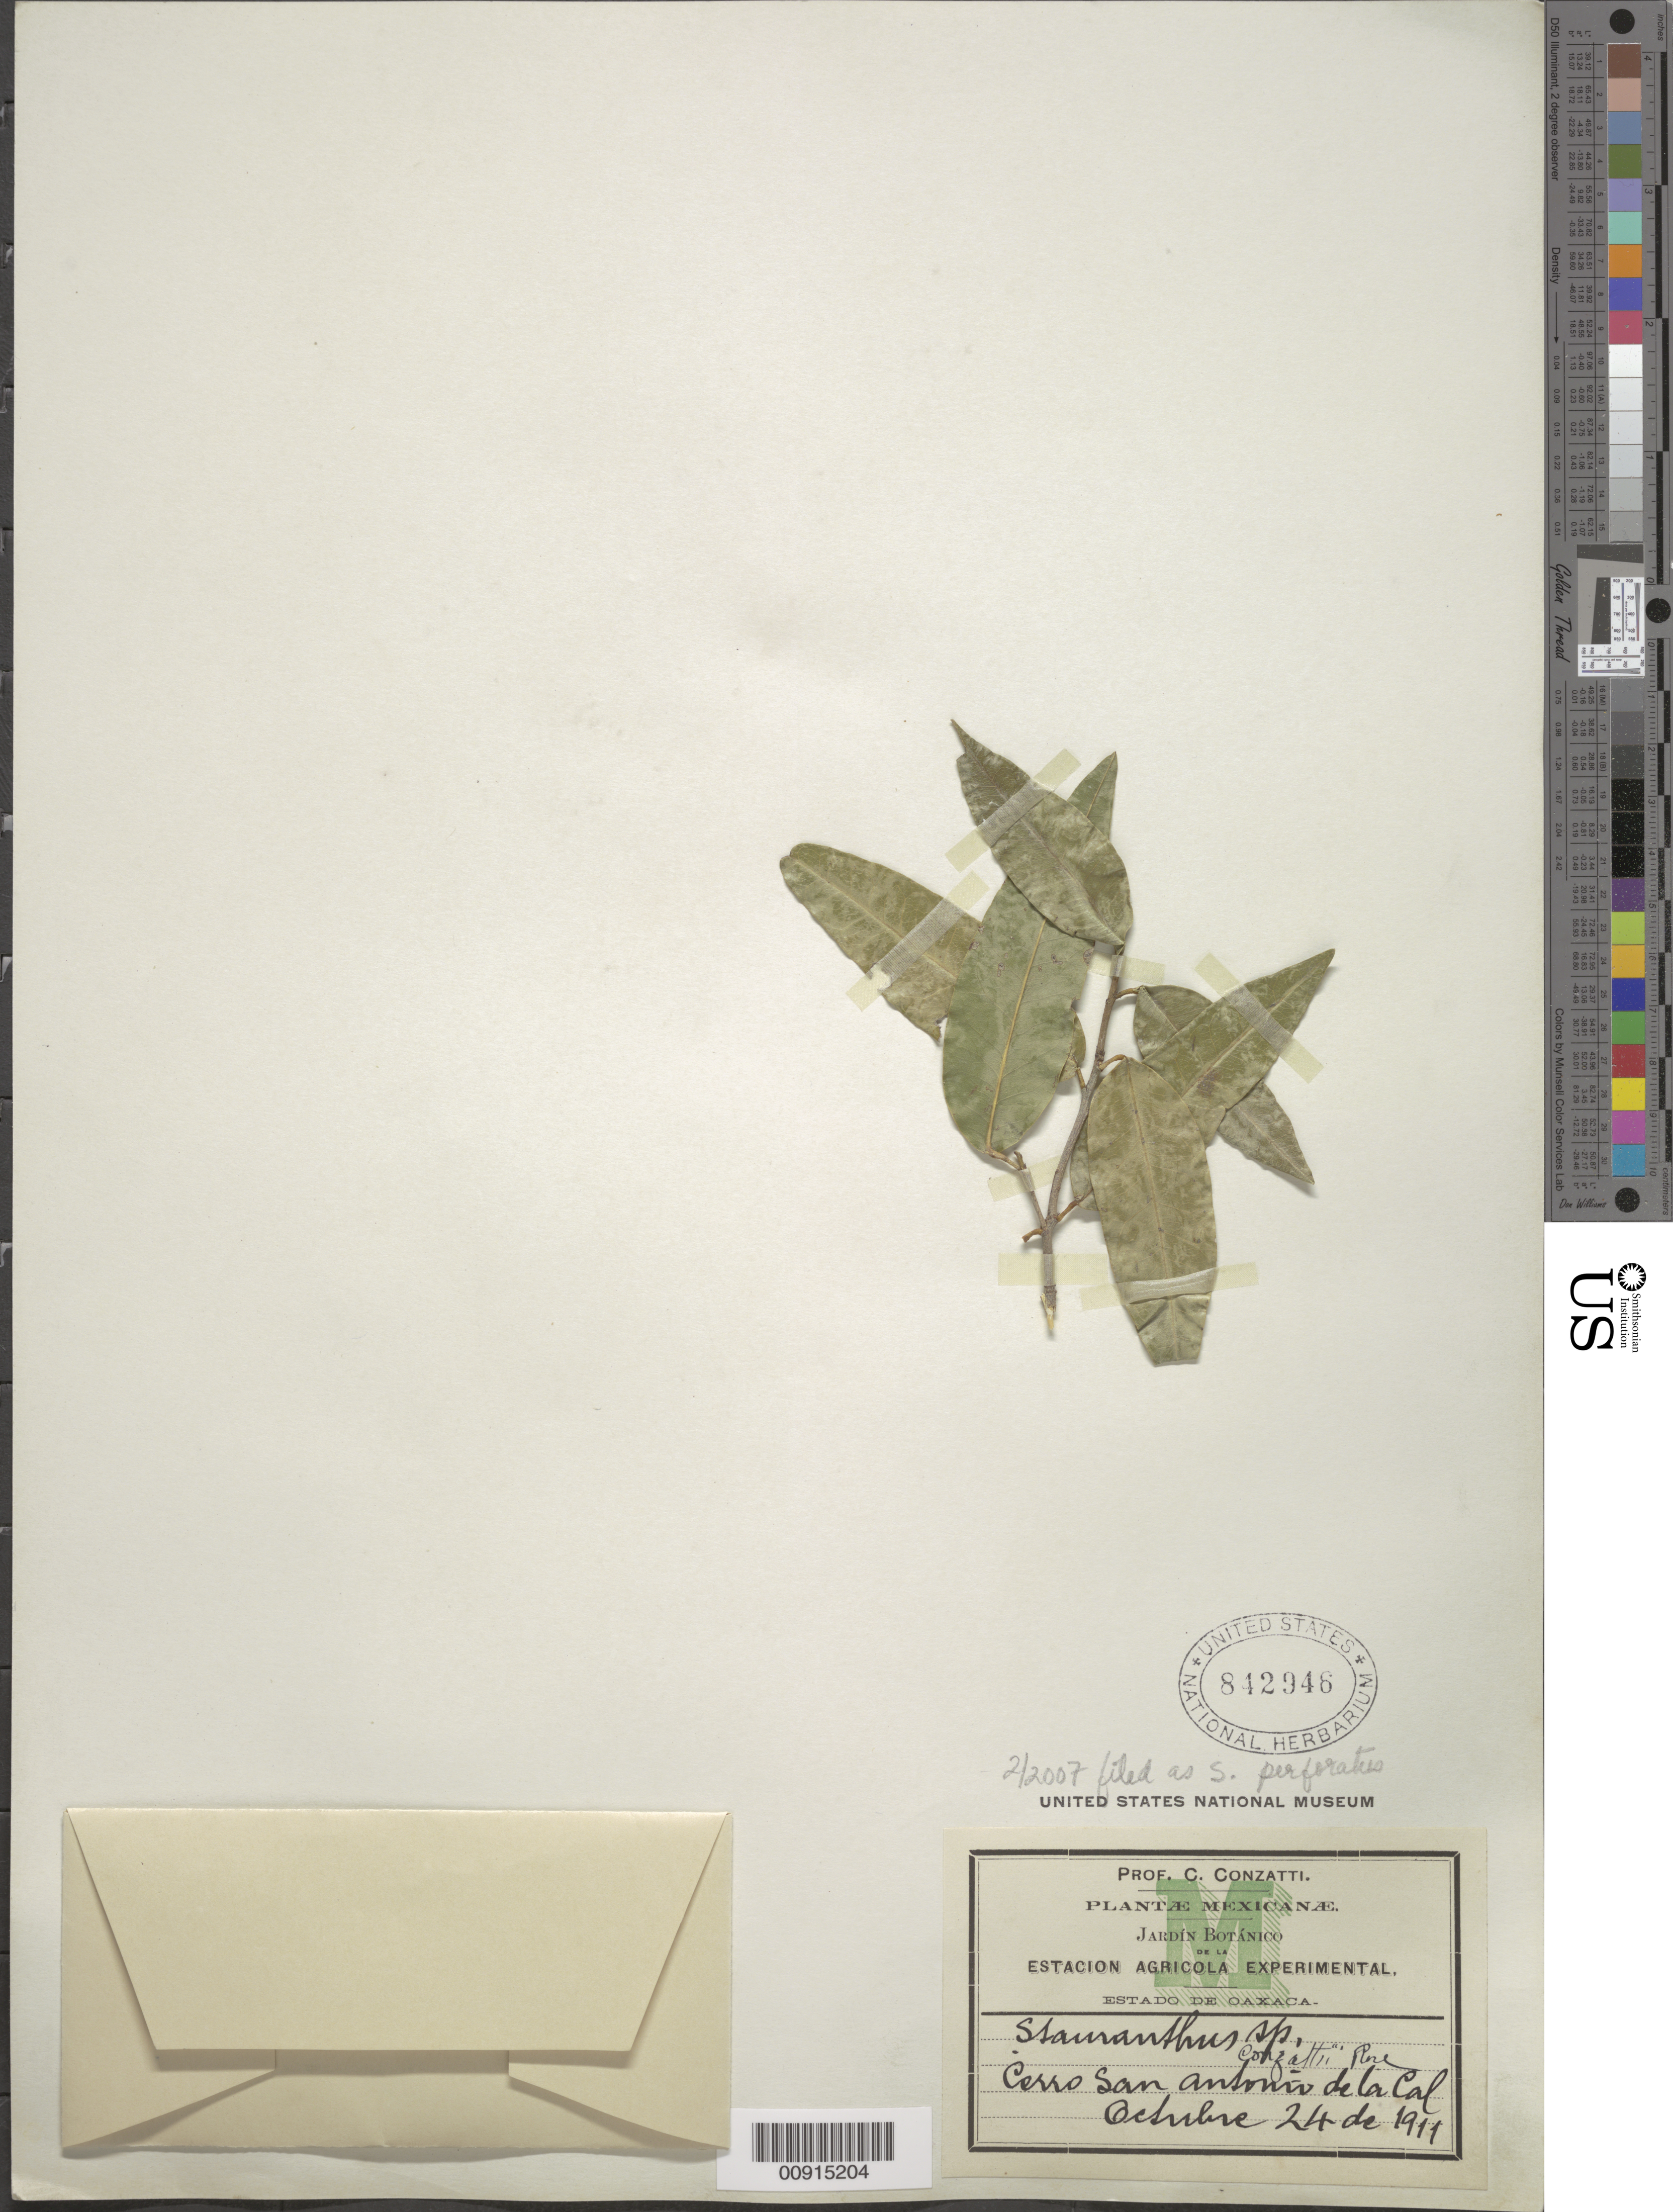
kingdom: Plantae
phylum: Tracheophyta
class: Magnoliopsida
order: Sapindales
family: Rutaceae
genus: Stauranthus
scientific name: Stauranthus perforatus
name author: Liebm.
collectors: C. Conzatti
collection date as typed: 24 Oct 1911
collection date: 1911-10-24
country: Mexico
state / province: Oaxaca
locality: Estado de Oaxaca: Cerro San Antonio de la Cal.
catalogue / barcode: US 842946